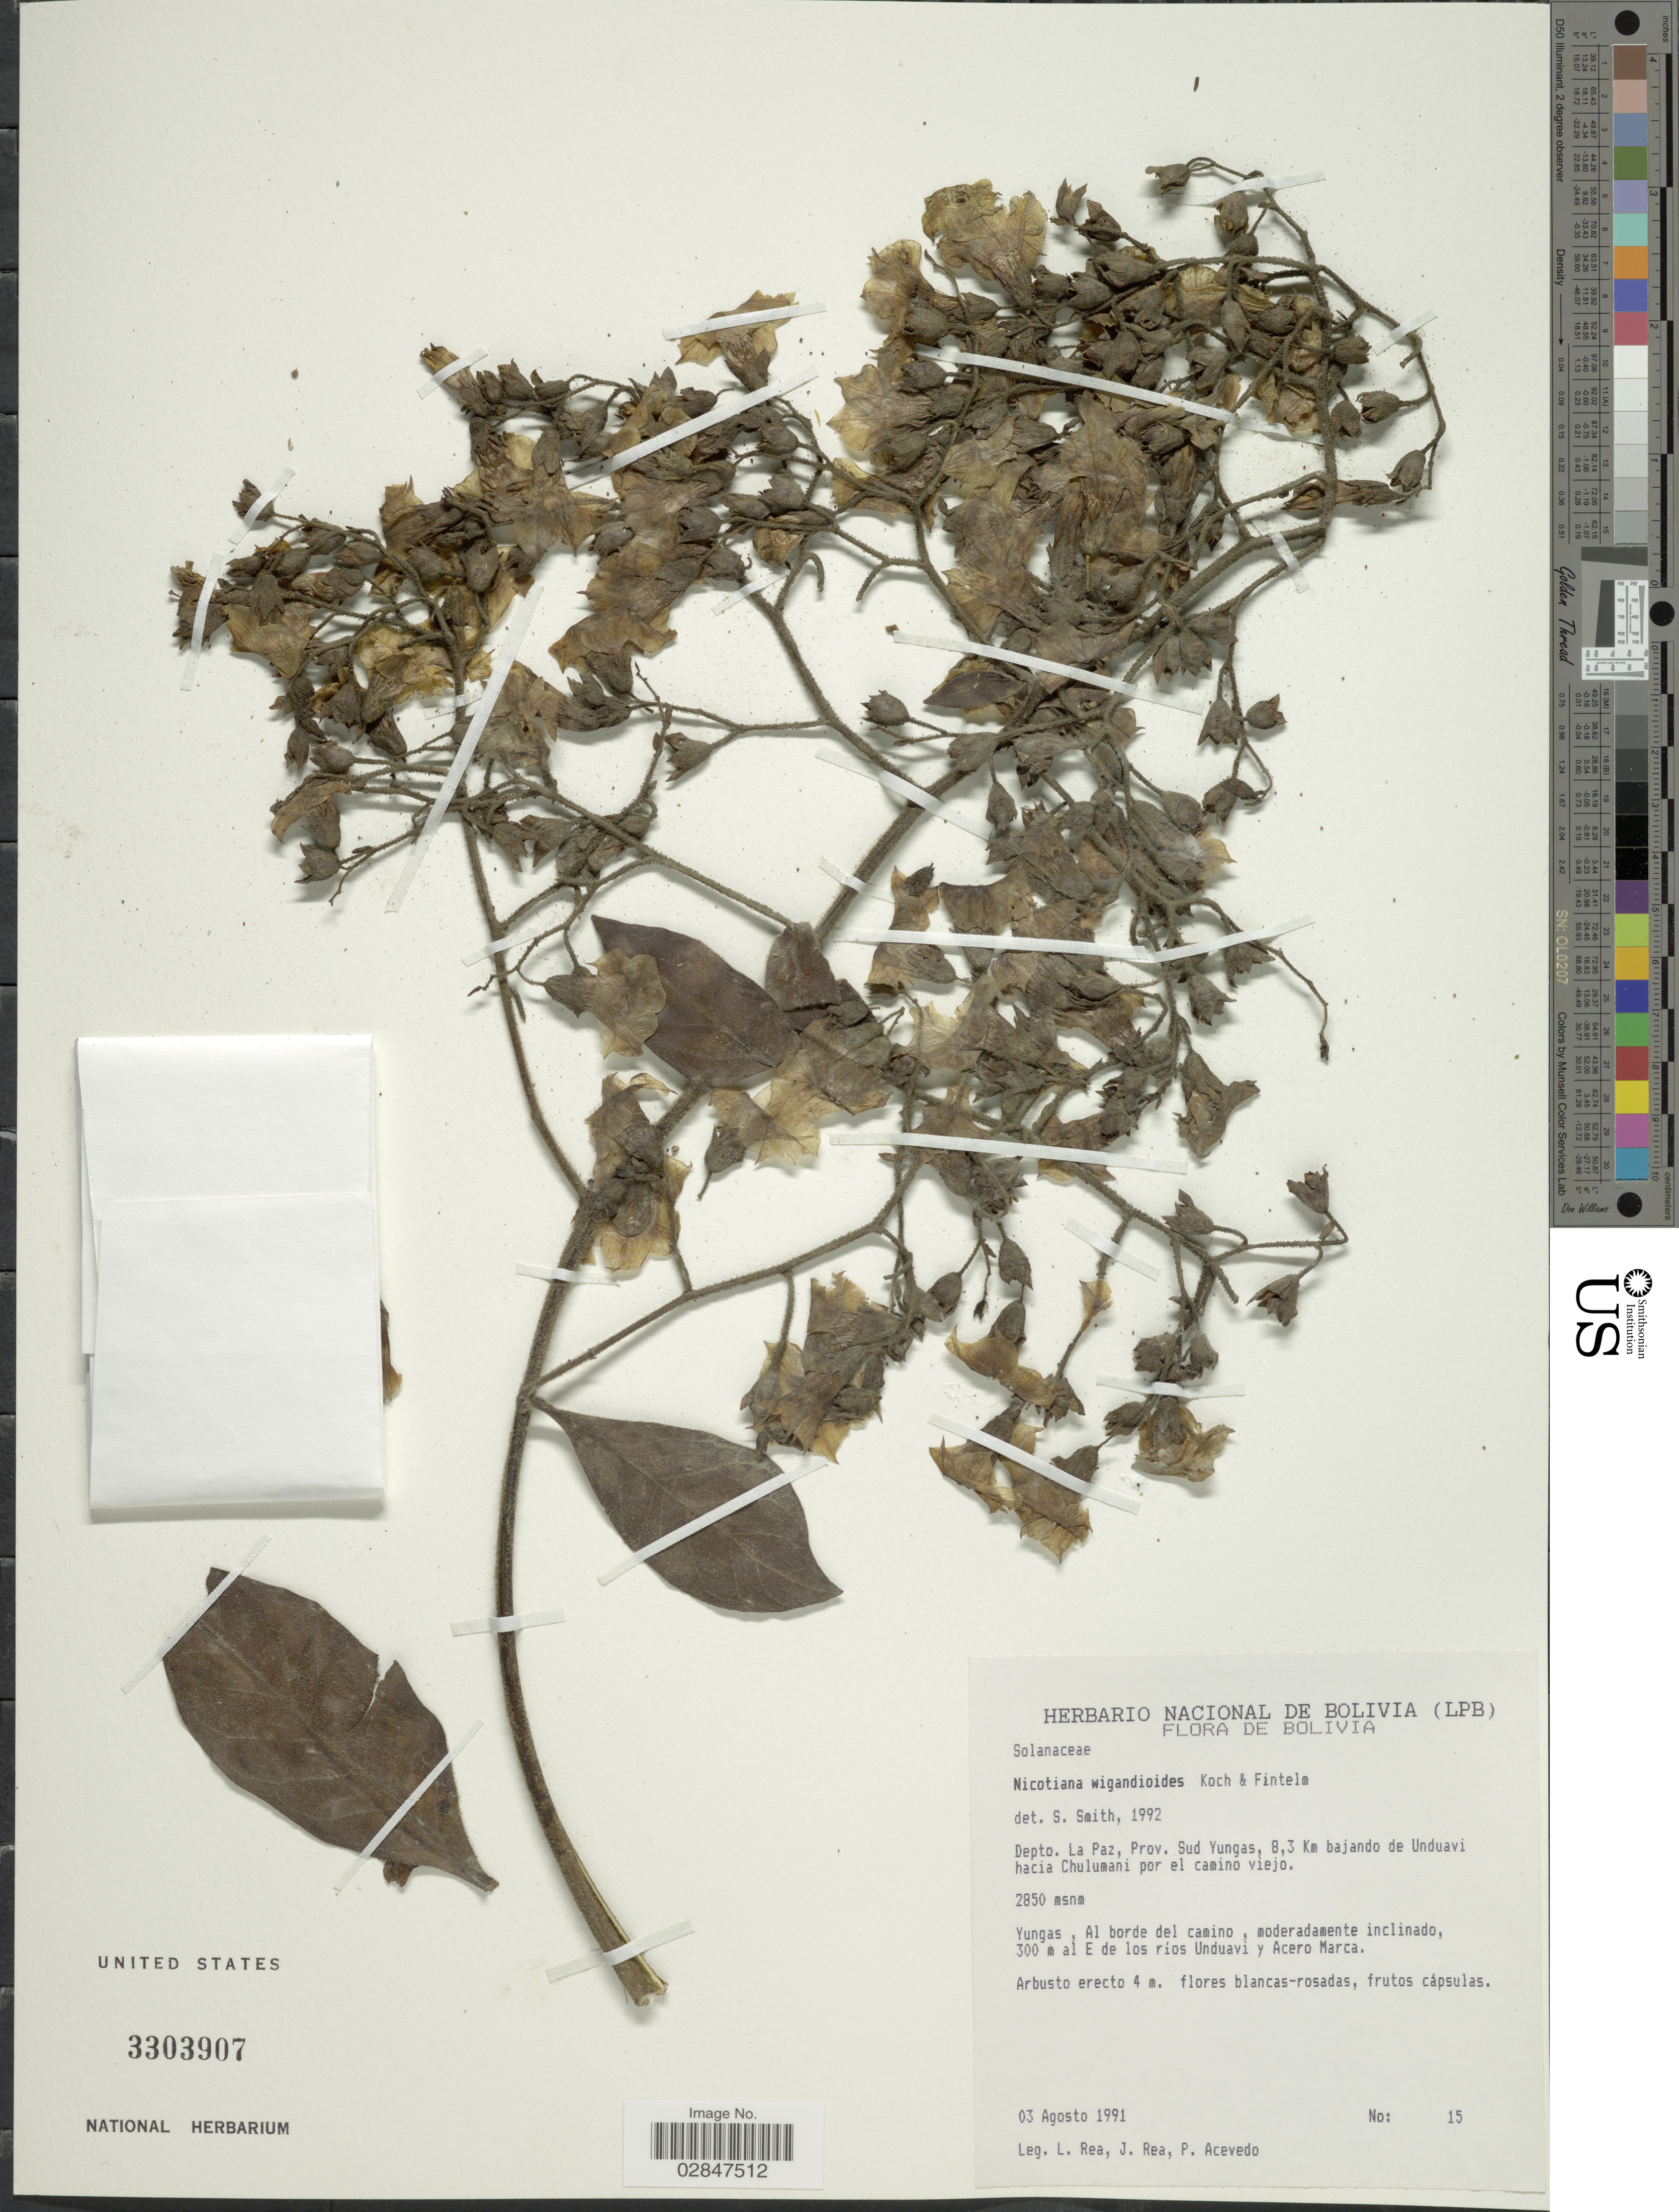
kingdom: Plantae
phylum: Tracheophyta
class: Magnoliopsida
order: Solanales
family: Solanaceae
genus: Nicotiana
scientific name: Nicotiana wigandioides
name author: K. Koch & Fintelm.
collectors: L. Rea, J. Rea & P. Acevedo-Rodr.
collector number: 15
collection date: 1991-08-03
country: Bolivia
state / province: La Paz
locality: Depto. La Paz, Prov. Sud Yungas, 8.3 Km bajando de Unduavi hacia Chulumani por el camino viejo.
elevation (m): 2850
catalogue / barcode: US 3303907